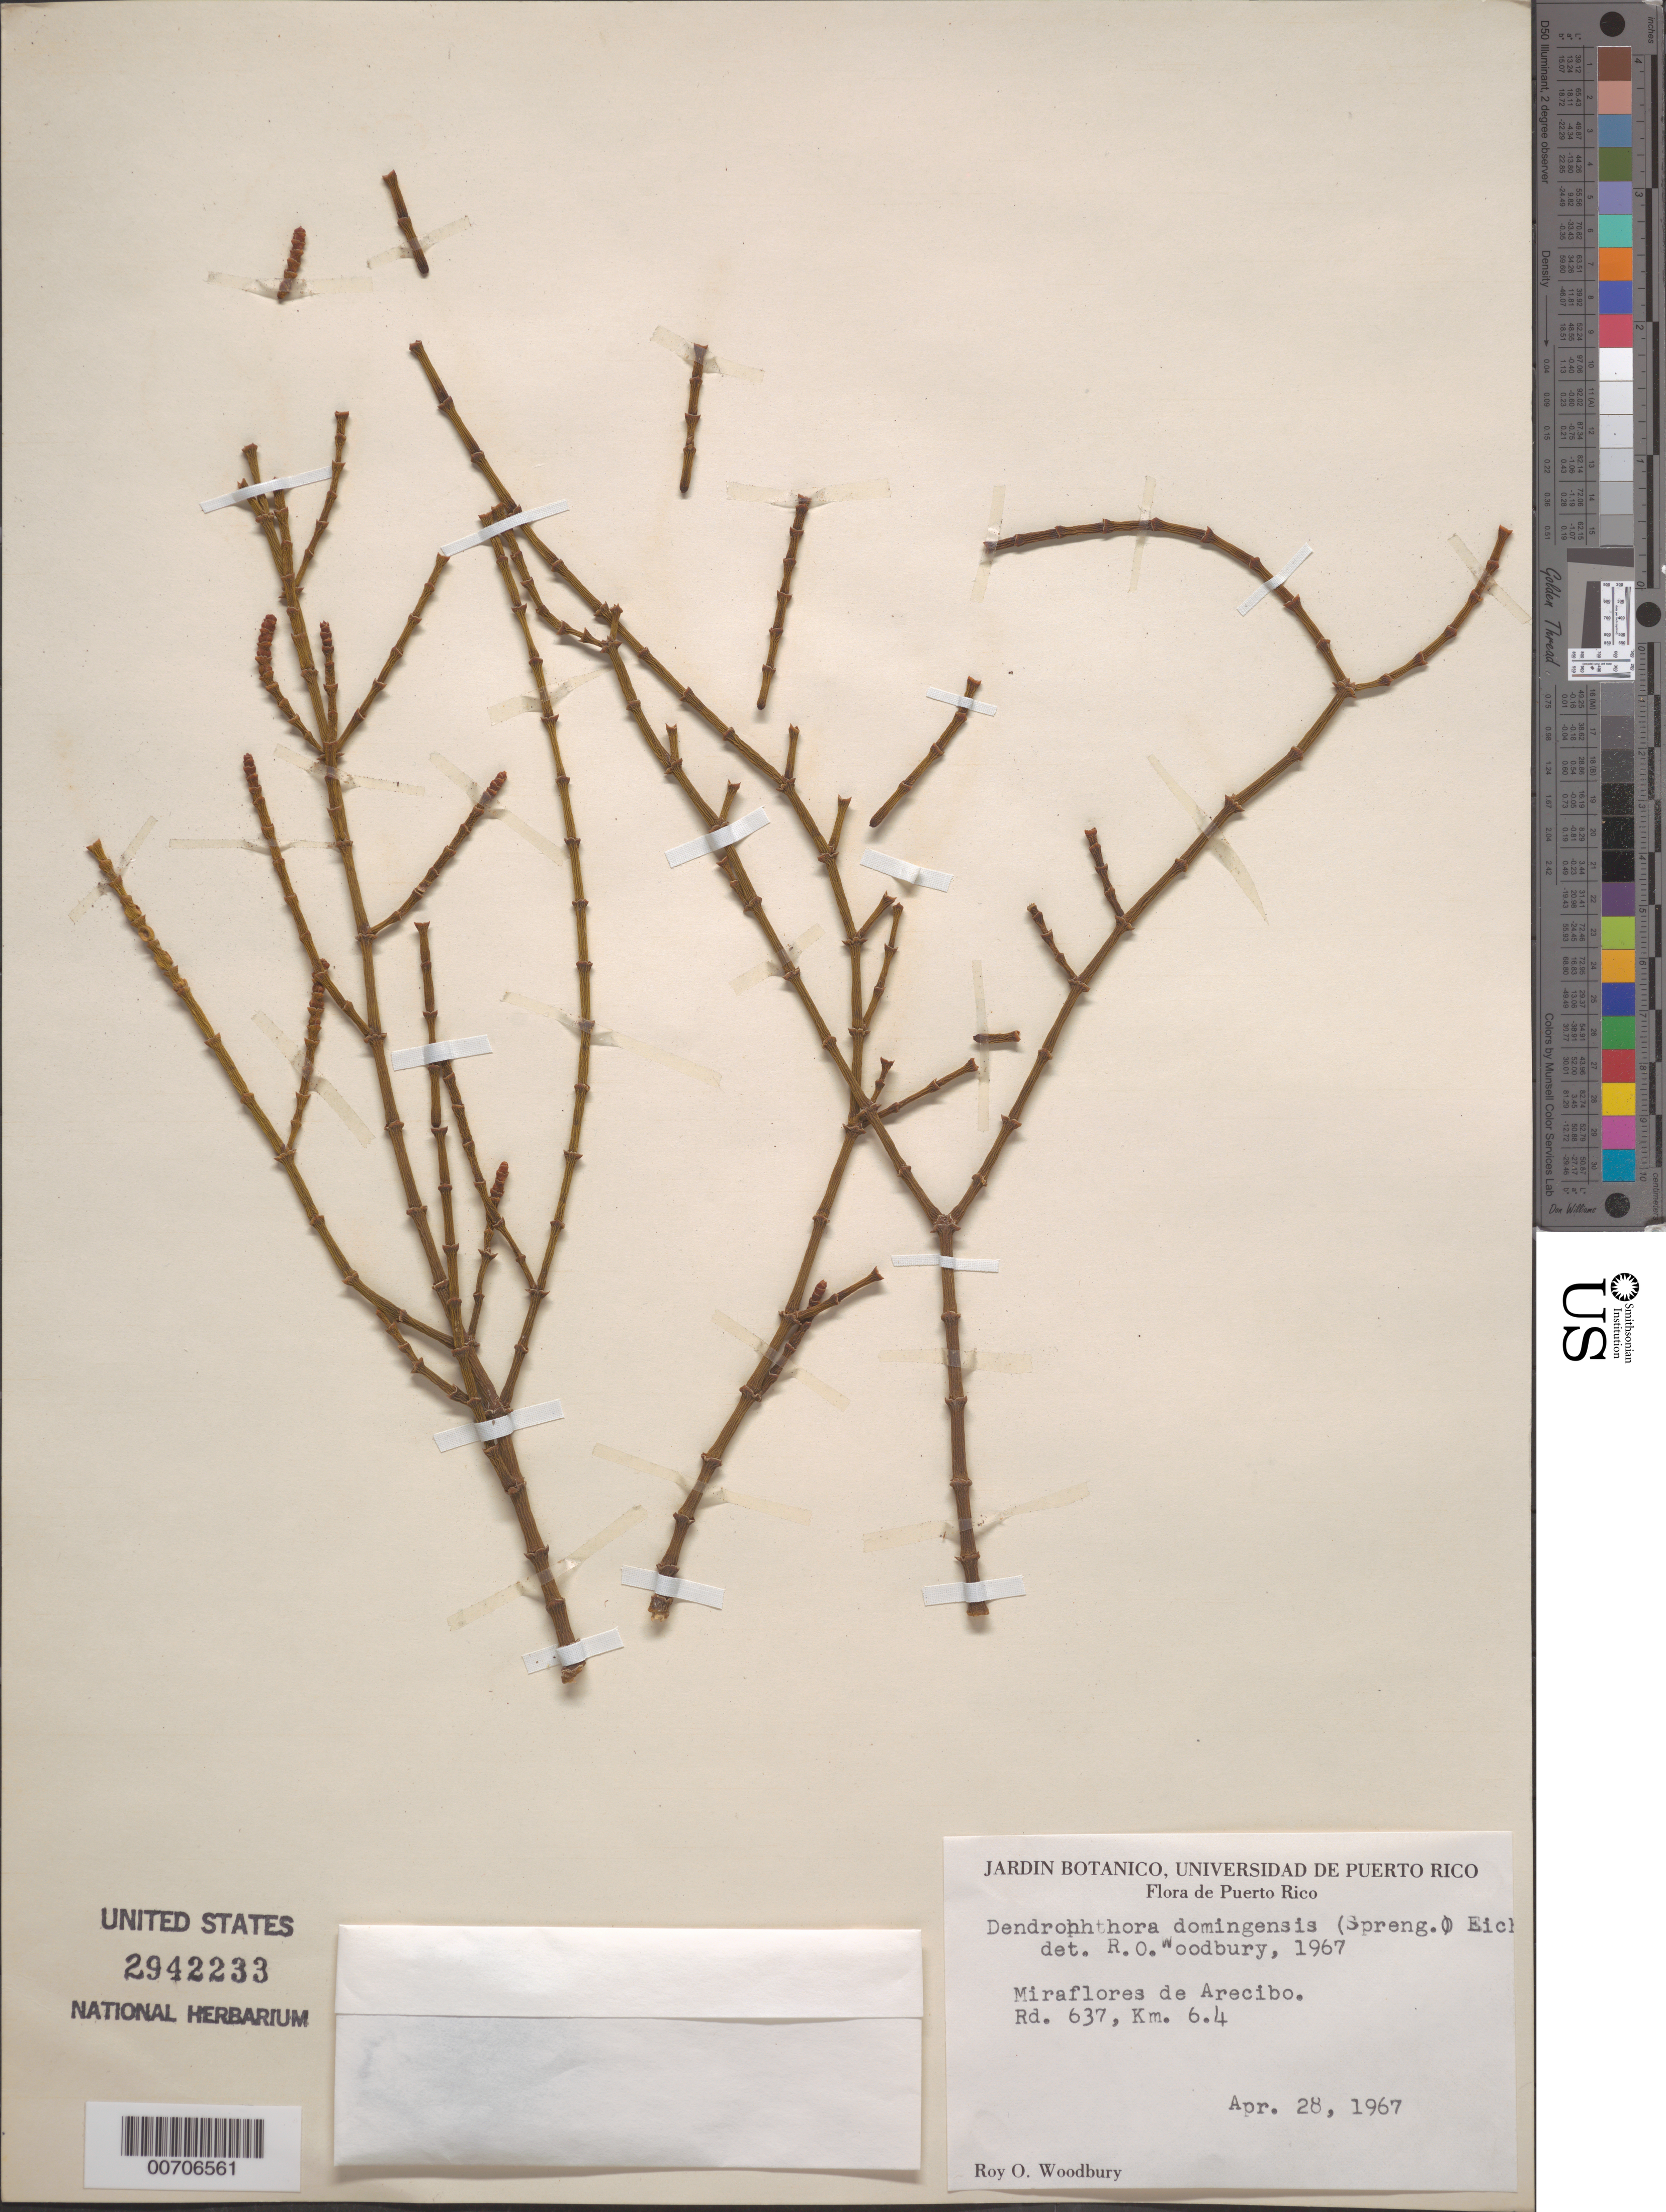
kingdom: Plantae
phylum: Tracheophyta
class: Magnoliopsida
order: Santalales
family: Loranthaceae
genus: Dendropemon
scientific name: Dendropemon domingensis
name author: (Spreng.) Eichler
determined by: Woodbury, R. O.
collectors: R. O. Woodbury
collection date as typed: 28 Apr 1967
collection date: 1967-04-28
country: Puerto Rico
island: Greater Antilles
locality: Miraflores de Arecibo; Rd. 637, Km 6.4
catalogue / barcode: US 2942233